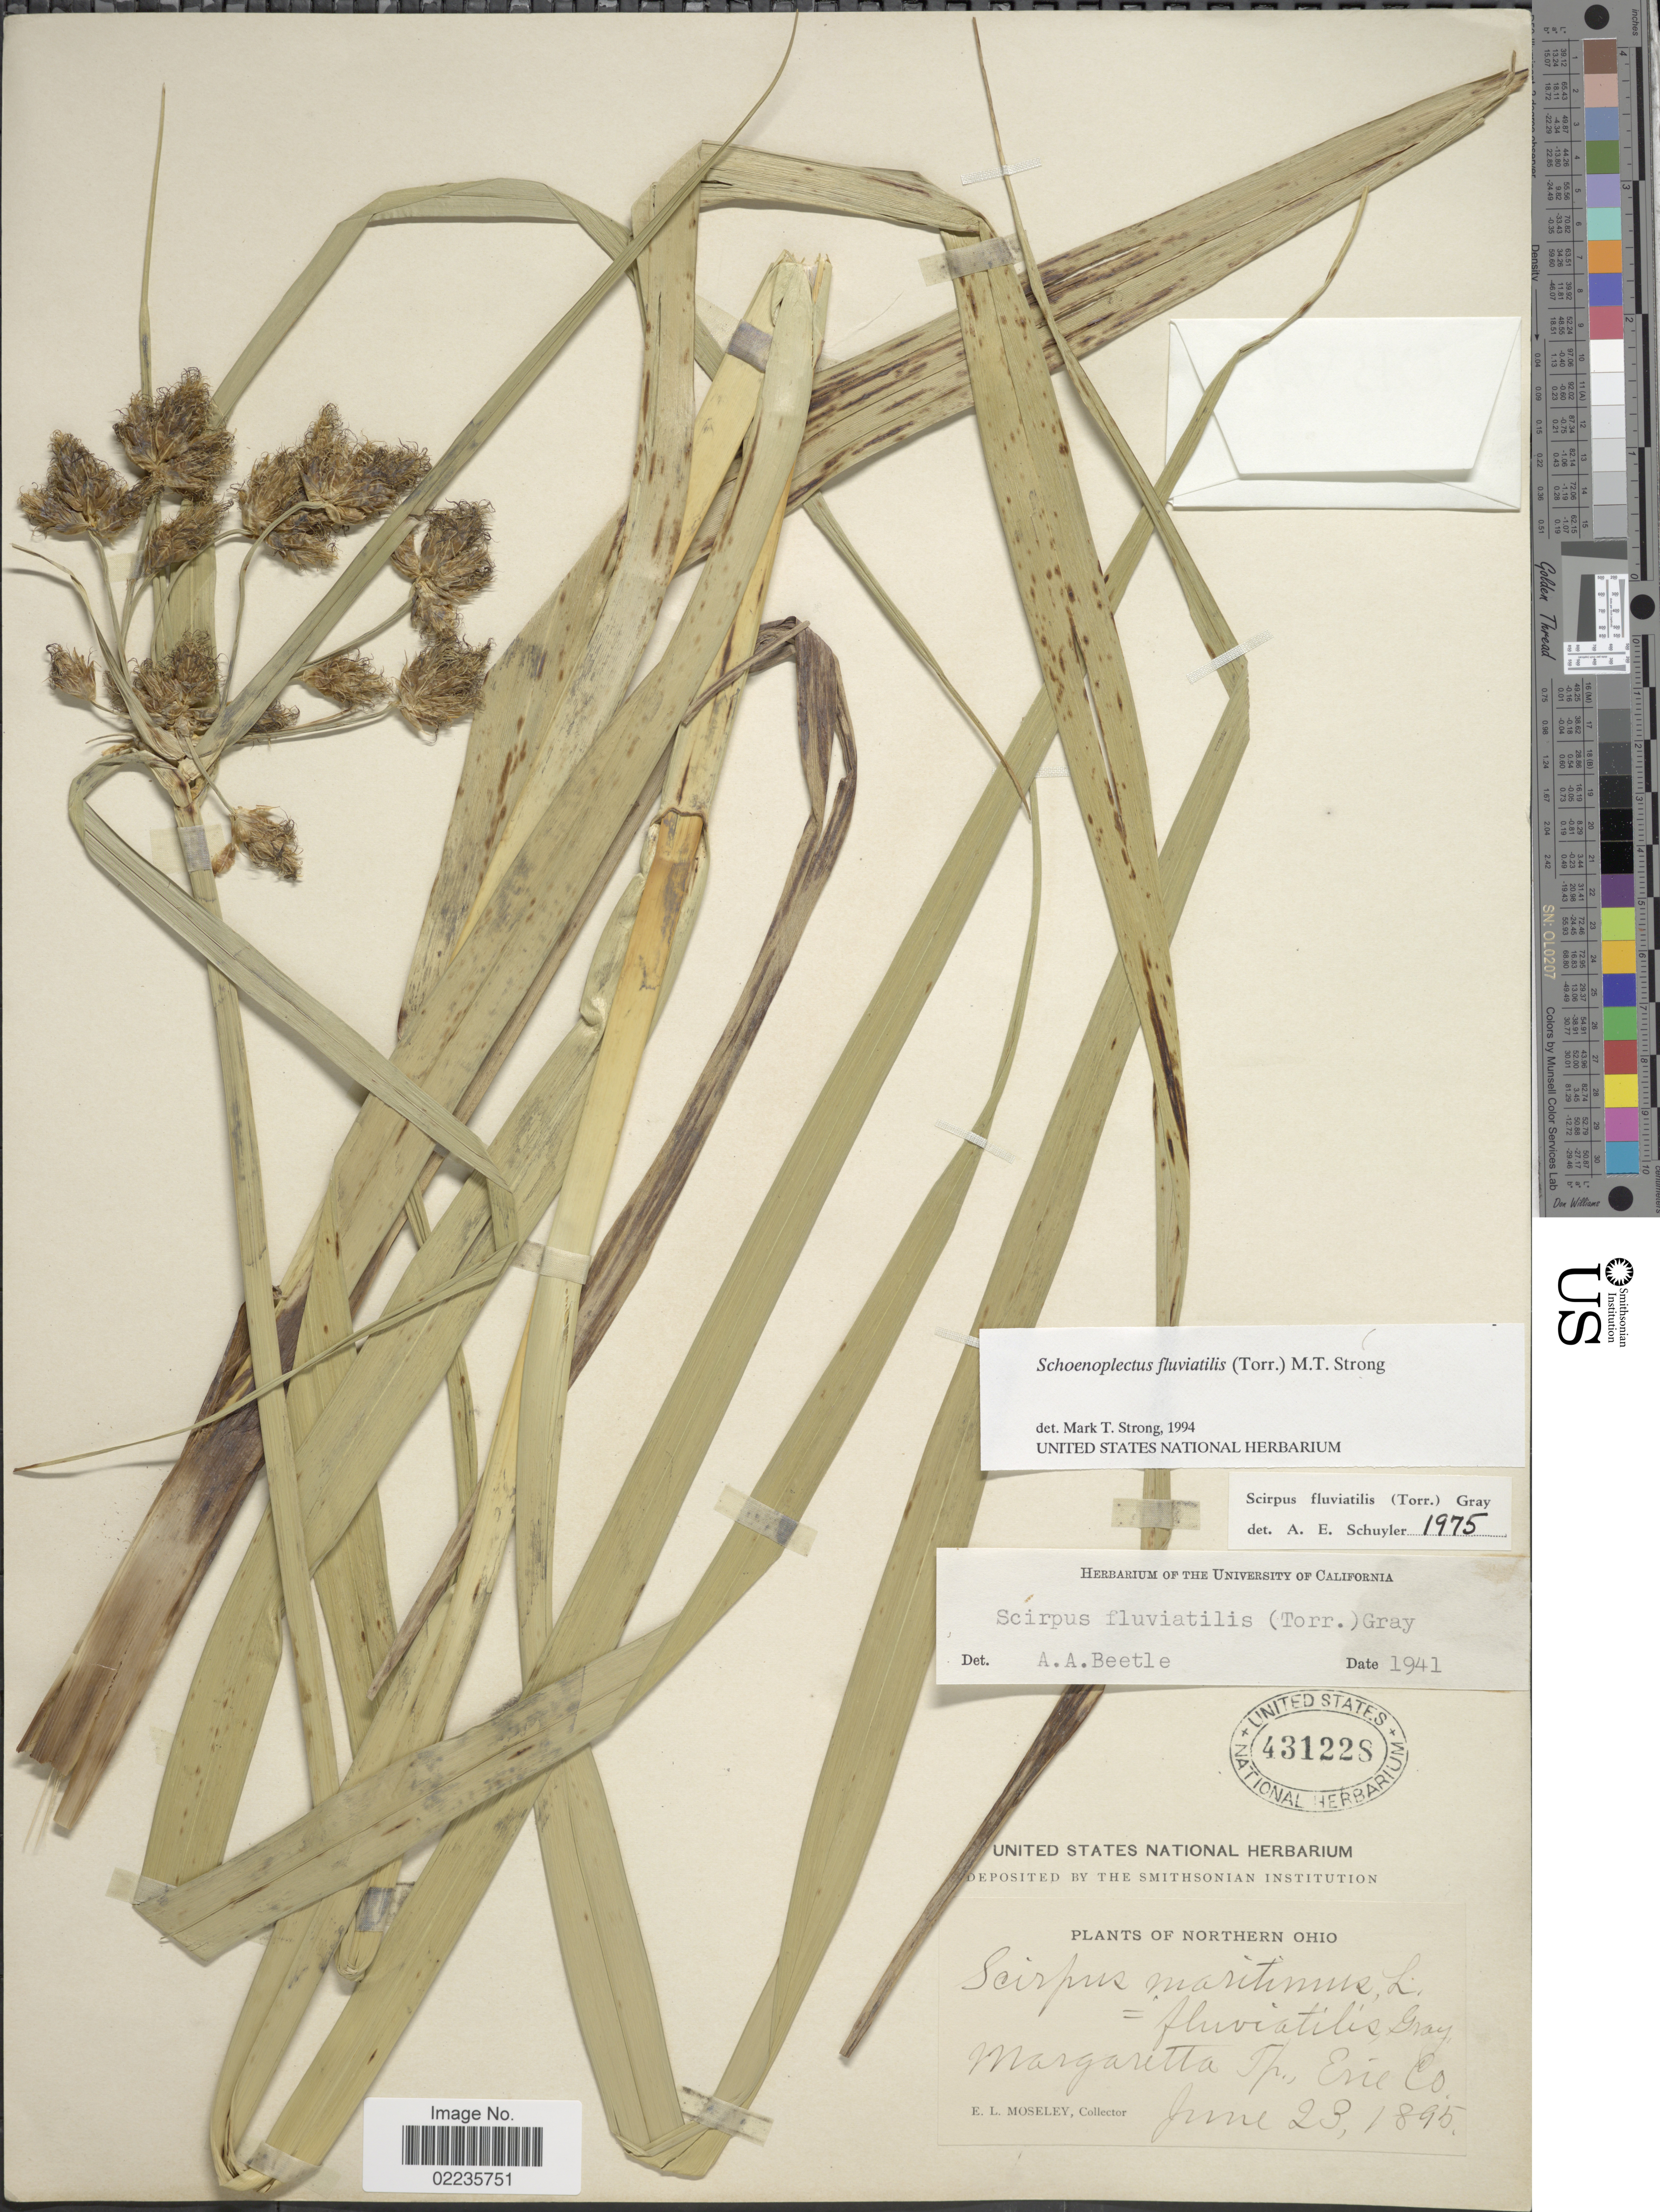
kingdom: Plantae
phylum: Tracheophyta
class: Liliopsida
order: Poales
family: Cyperaceae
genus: Bolboschoenus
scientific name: Bolboschoenus fluviatilis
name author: (Torr.) Soják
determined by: Strong, M. T., (US), Smithsonian Institution - National Museum of Natural History (UNITED STATES)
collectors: E. Moseley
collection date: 1895-06-23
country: United States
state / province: Ohio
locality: Margaretta Tp., Erie Co.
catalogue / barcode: US 431228